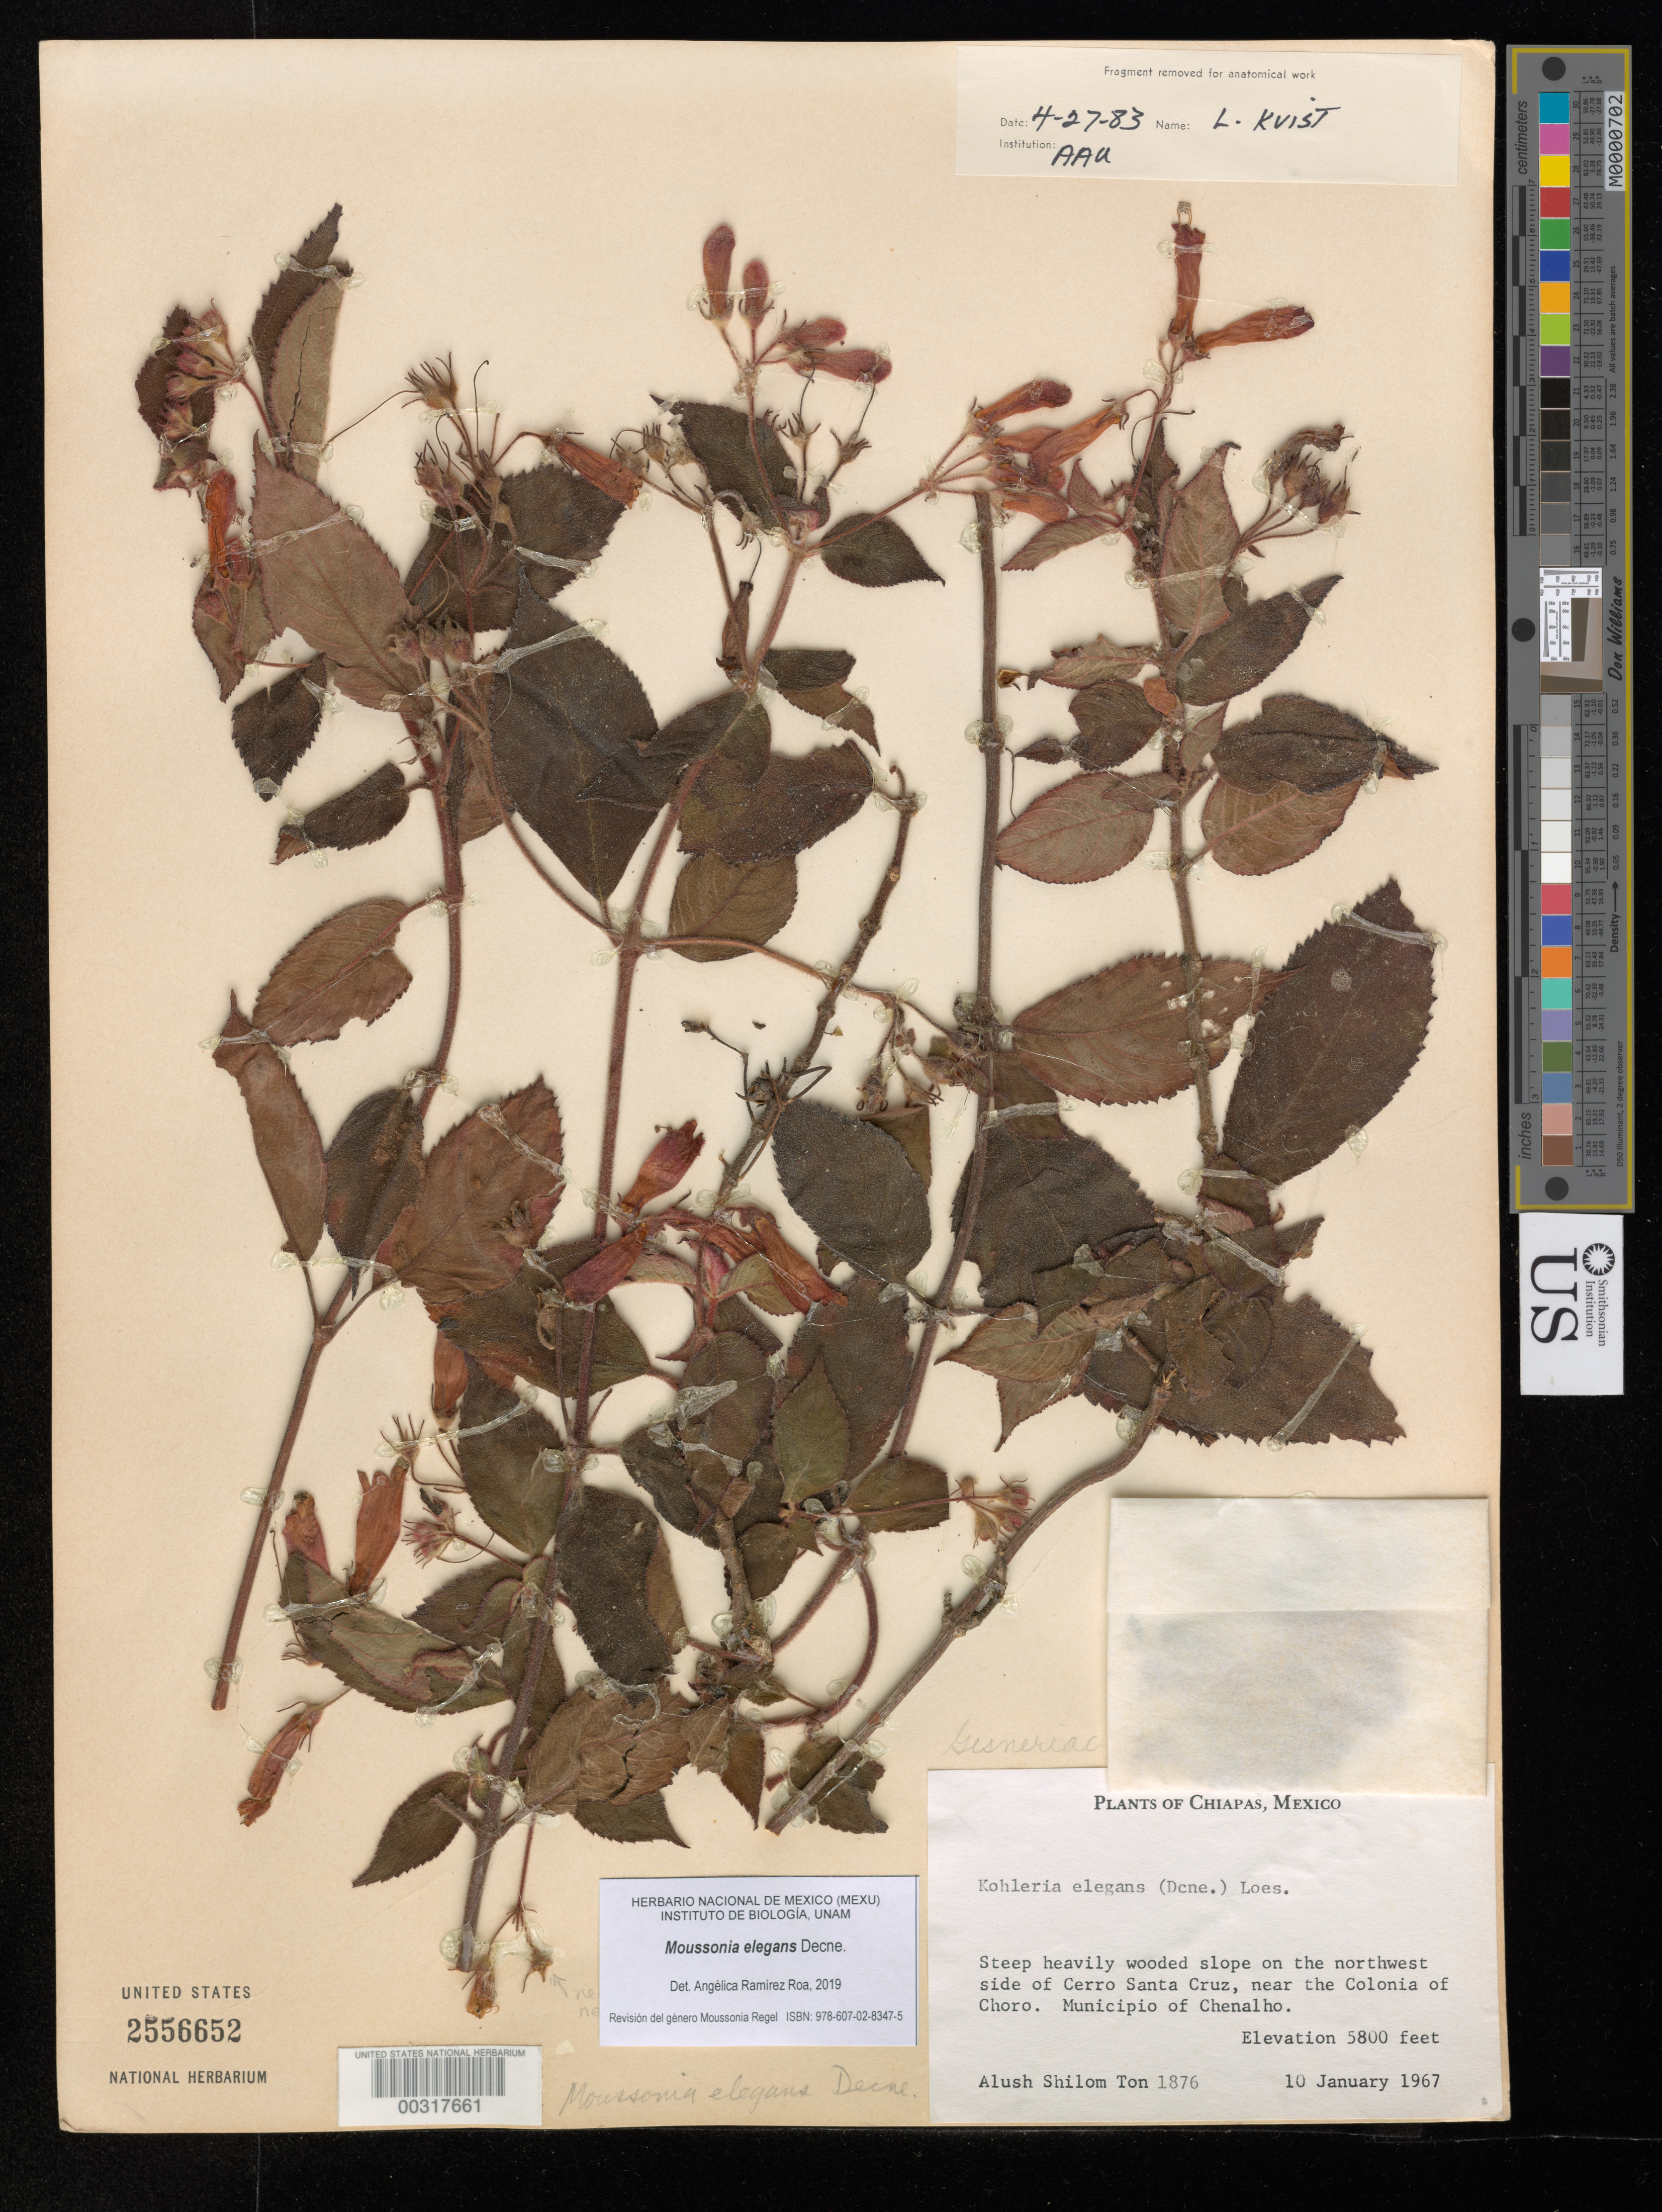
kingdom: Plantae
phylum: Tracheophyta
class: Magnoliopsida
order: Lamiales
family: Gesneriaceae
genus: Moussonia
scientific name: Moussonia elegans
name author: Decne.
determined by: Ramírez-Roa, A.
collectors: A. S. Ton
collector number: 1876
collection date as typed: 10 Jan 1967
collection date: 1967-01-10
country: Mexico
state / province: Chiapas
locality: NW side of Cerro Santa Cruz, near the Colonia of Choro, Mpio. of Chenalho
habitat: Steep heavily wooded slope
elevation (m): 1768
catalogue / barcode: US 2556652